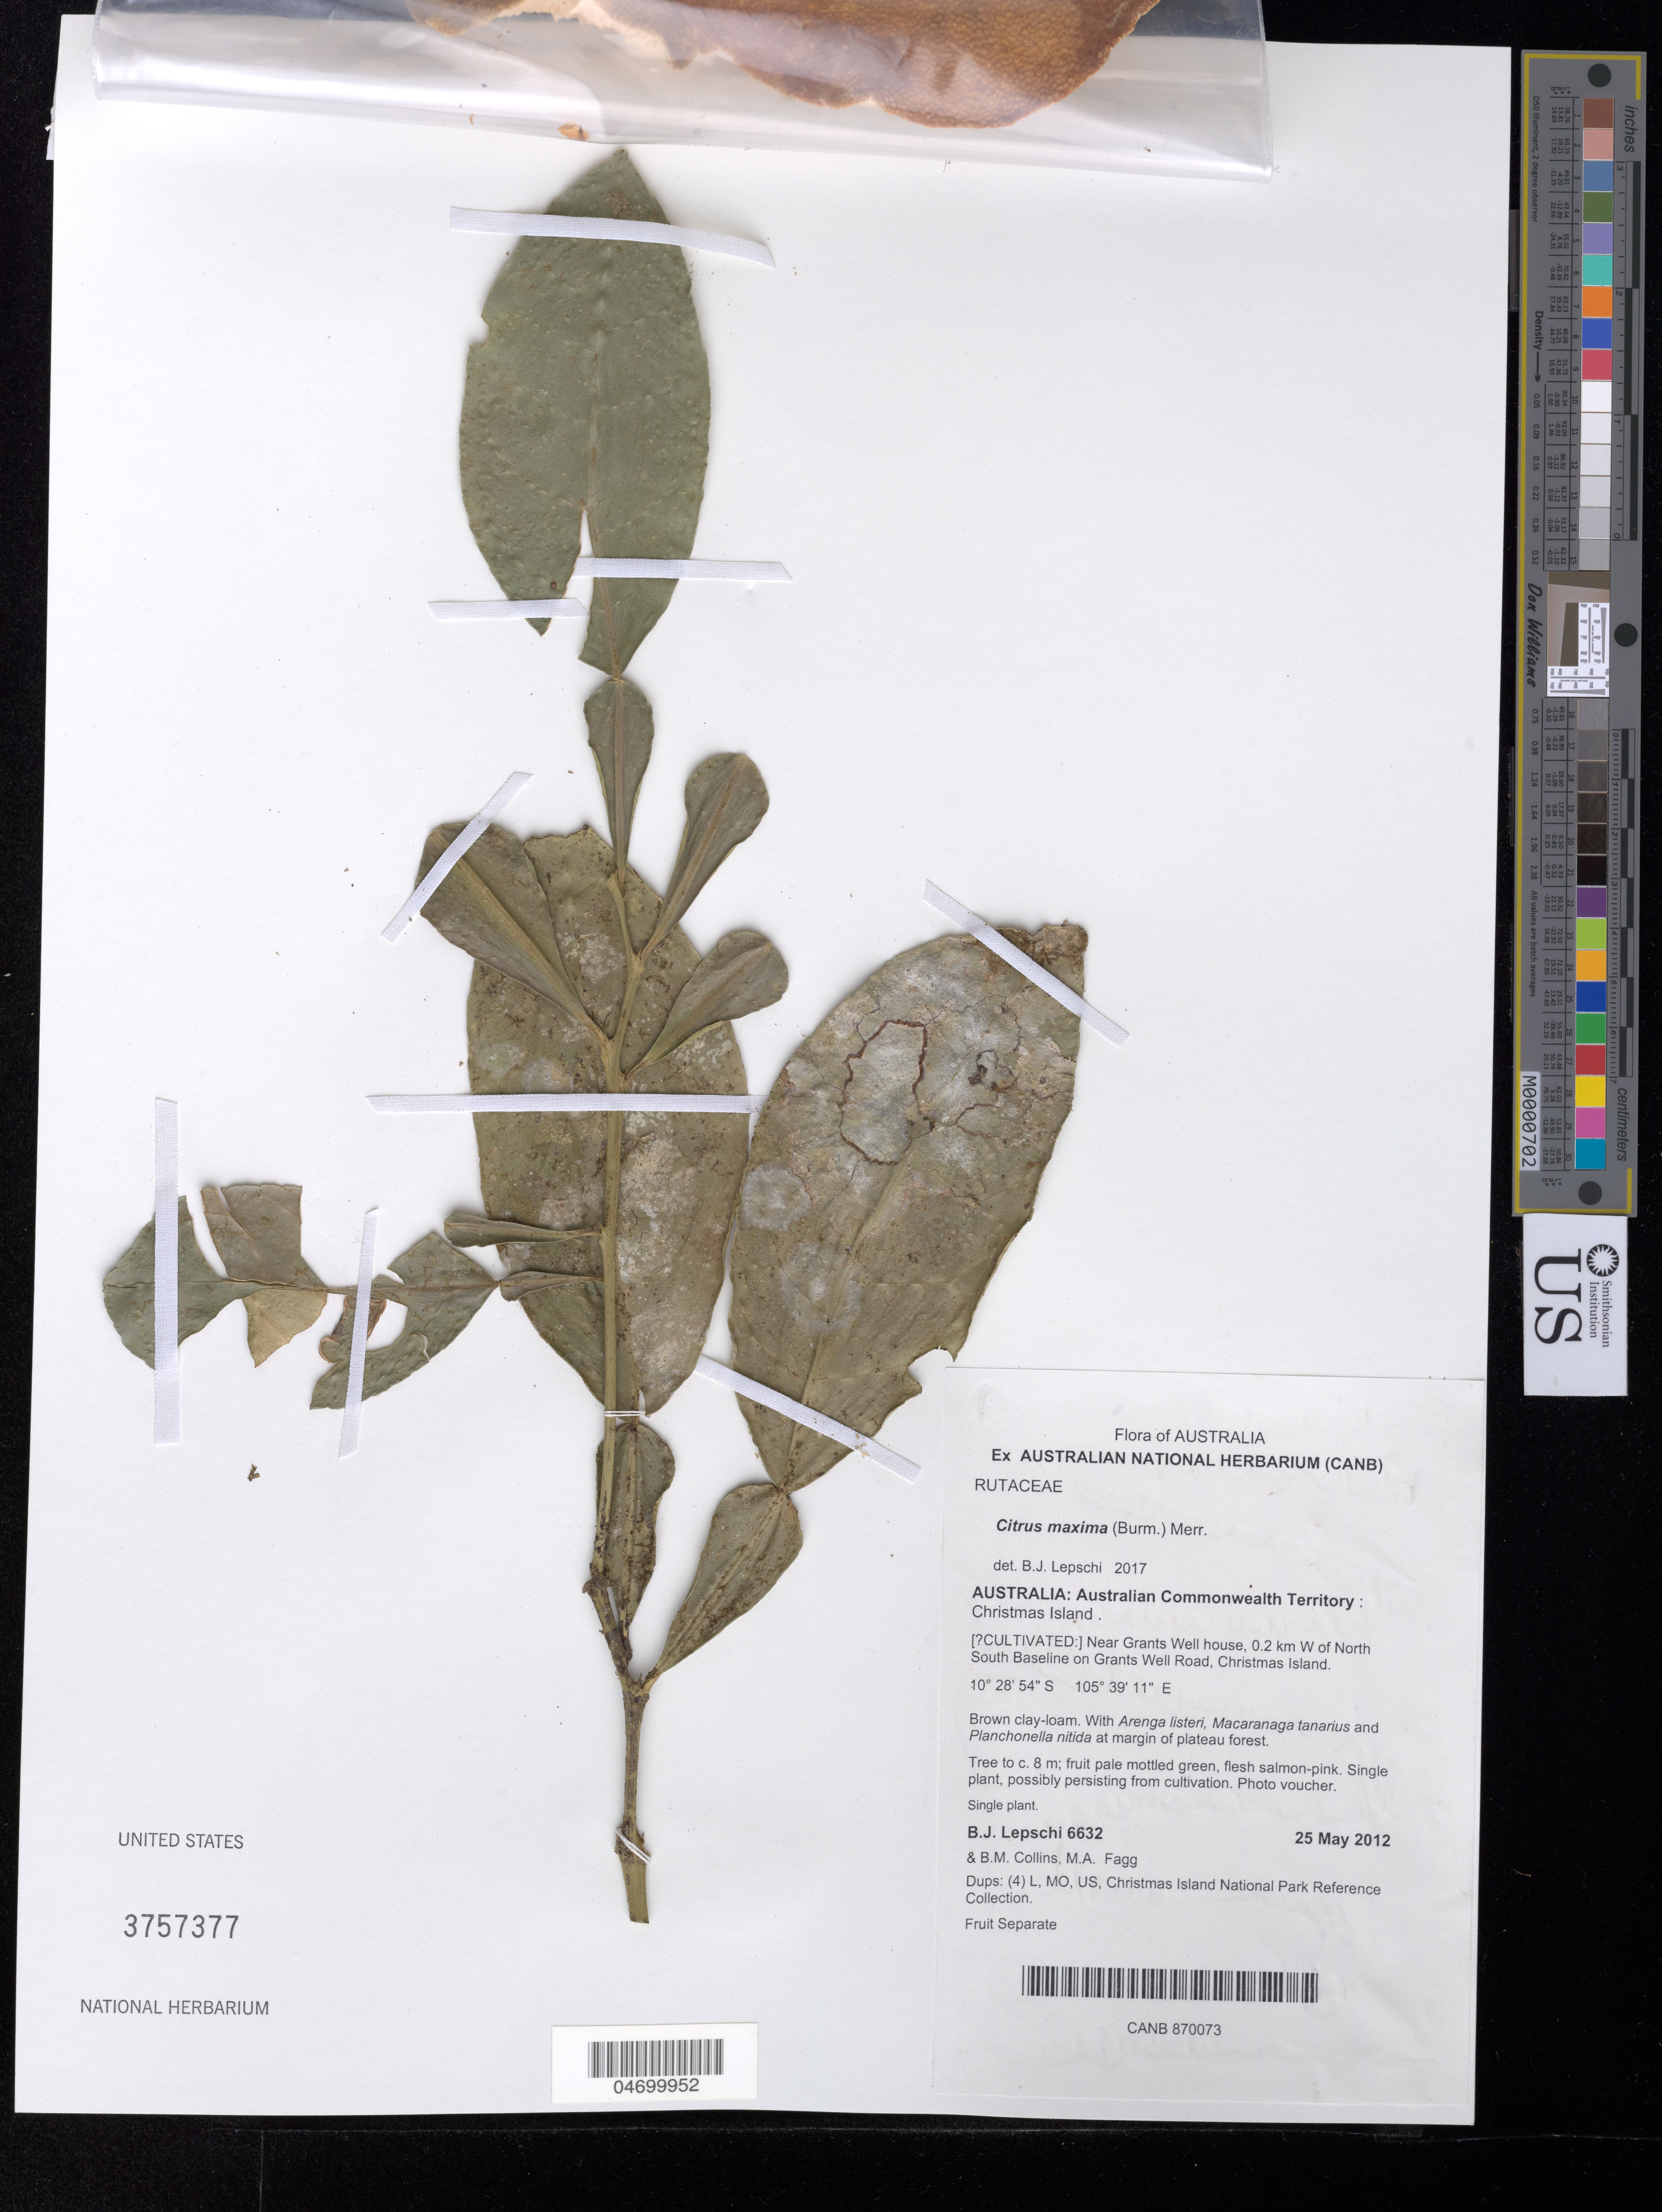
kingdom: Plantae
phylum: Tracheophyta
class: Magnoliopsida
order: Sapindales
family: Rutaceae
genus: Citrus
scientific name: Citrus maxima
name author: (Burm.) Merr.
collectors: B. Lepschi, B. Collins & M. Fagg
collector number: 6632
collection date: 2012-05-25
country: Australia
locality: Near Grants Well house, 0.2 km W of North South Baseline on Grants Well Road, Christmas Island.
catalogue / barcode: US 3757377